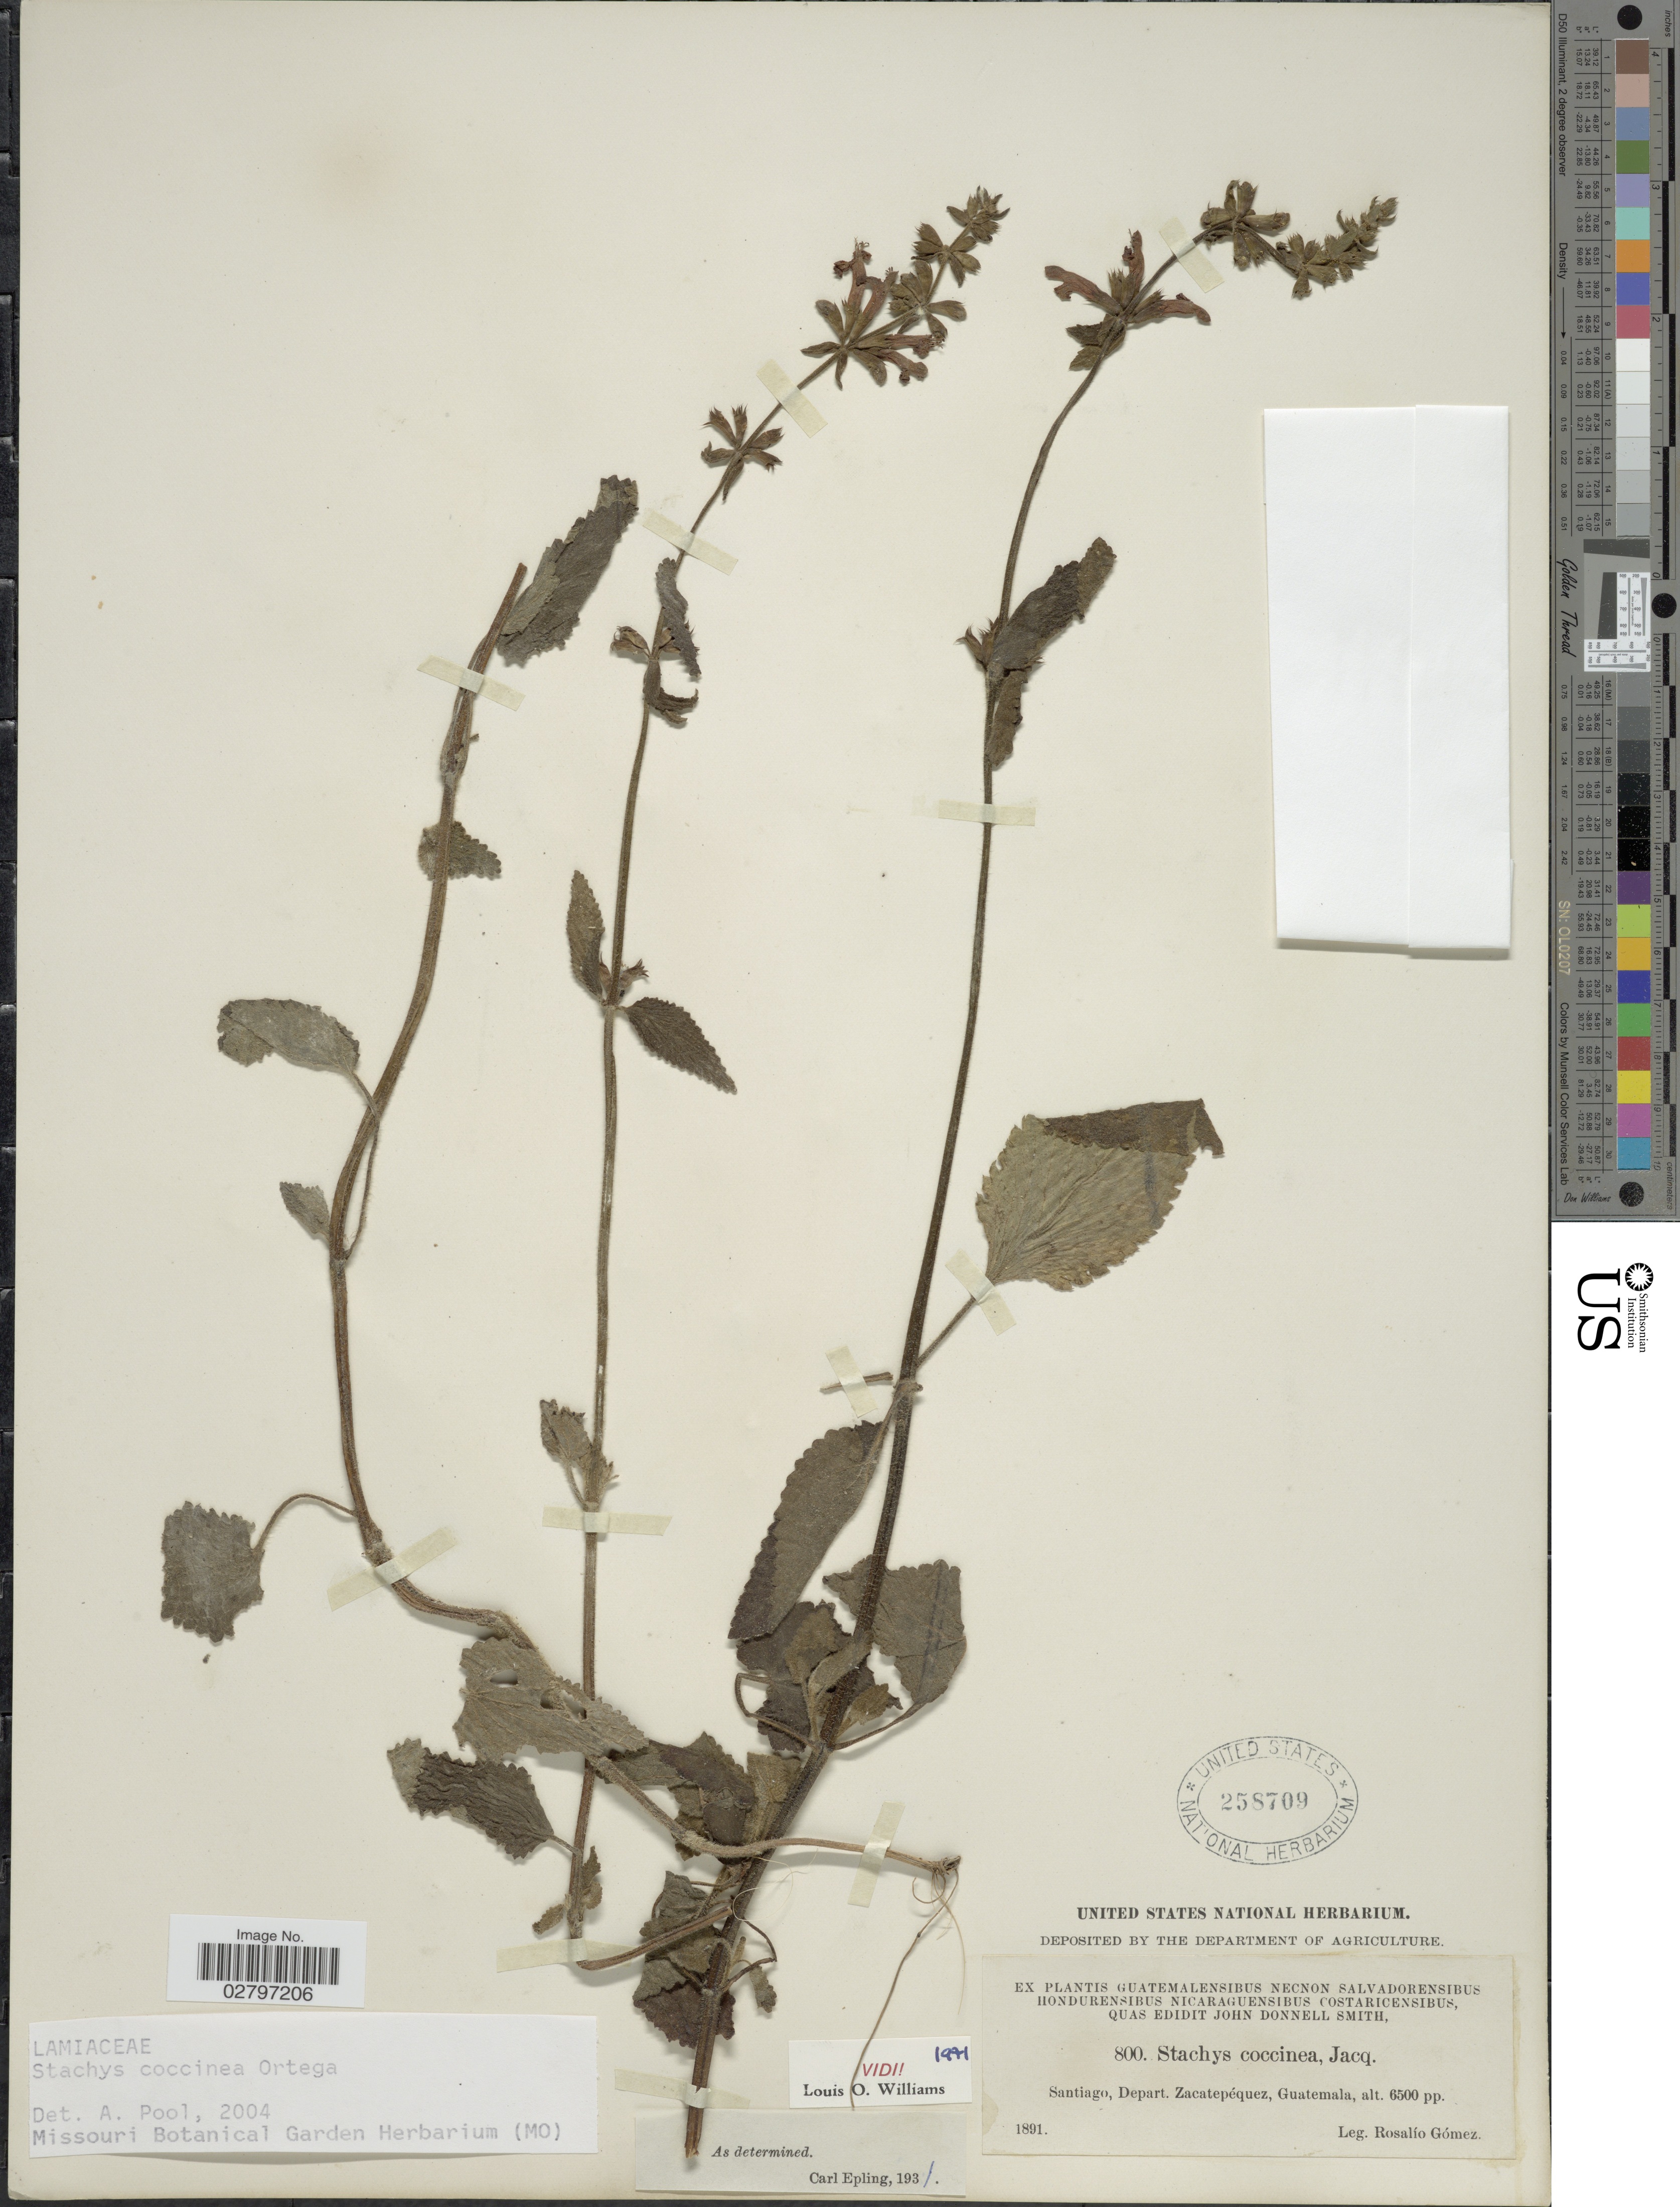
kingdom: Plantae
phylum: Tracheophyta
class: Magnoliopsida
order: Lamiales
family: Lamiaceae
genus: Stachys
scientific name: Stachys coccinea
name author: Ortega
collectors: R. Gómez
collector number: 800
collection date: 1891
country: Guatemala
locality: Santiago, Depart. Zacatepéquez.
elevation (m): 1981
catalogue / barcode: US 258709